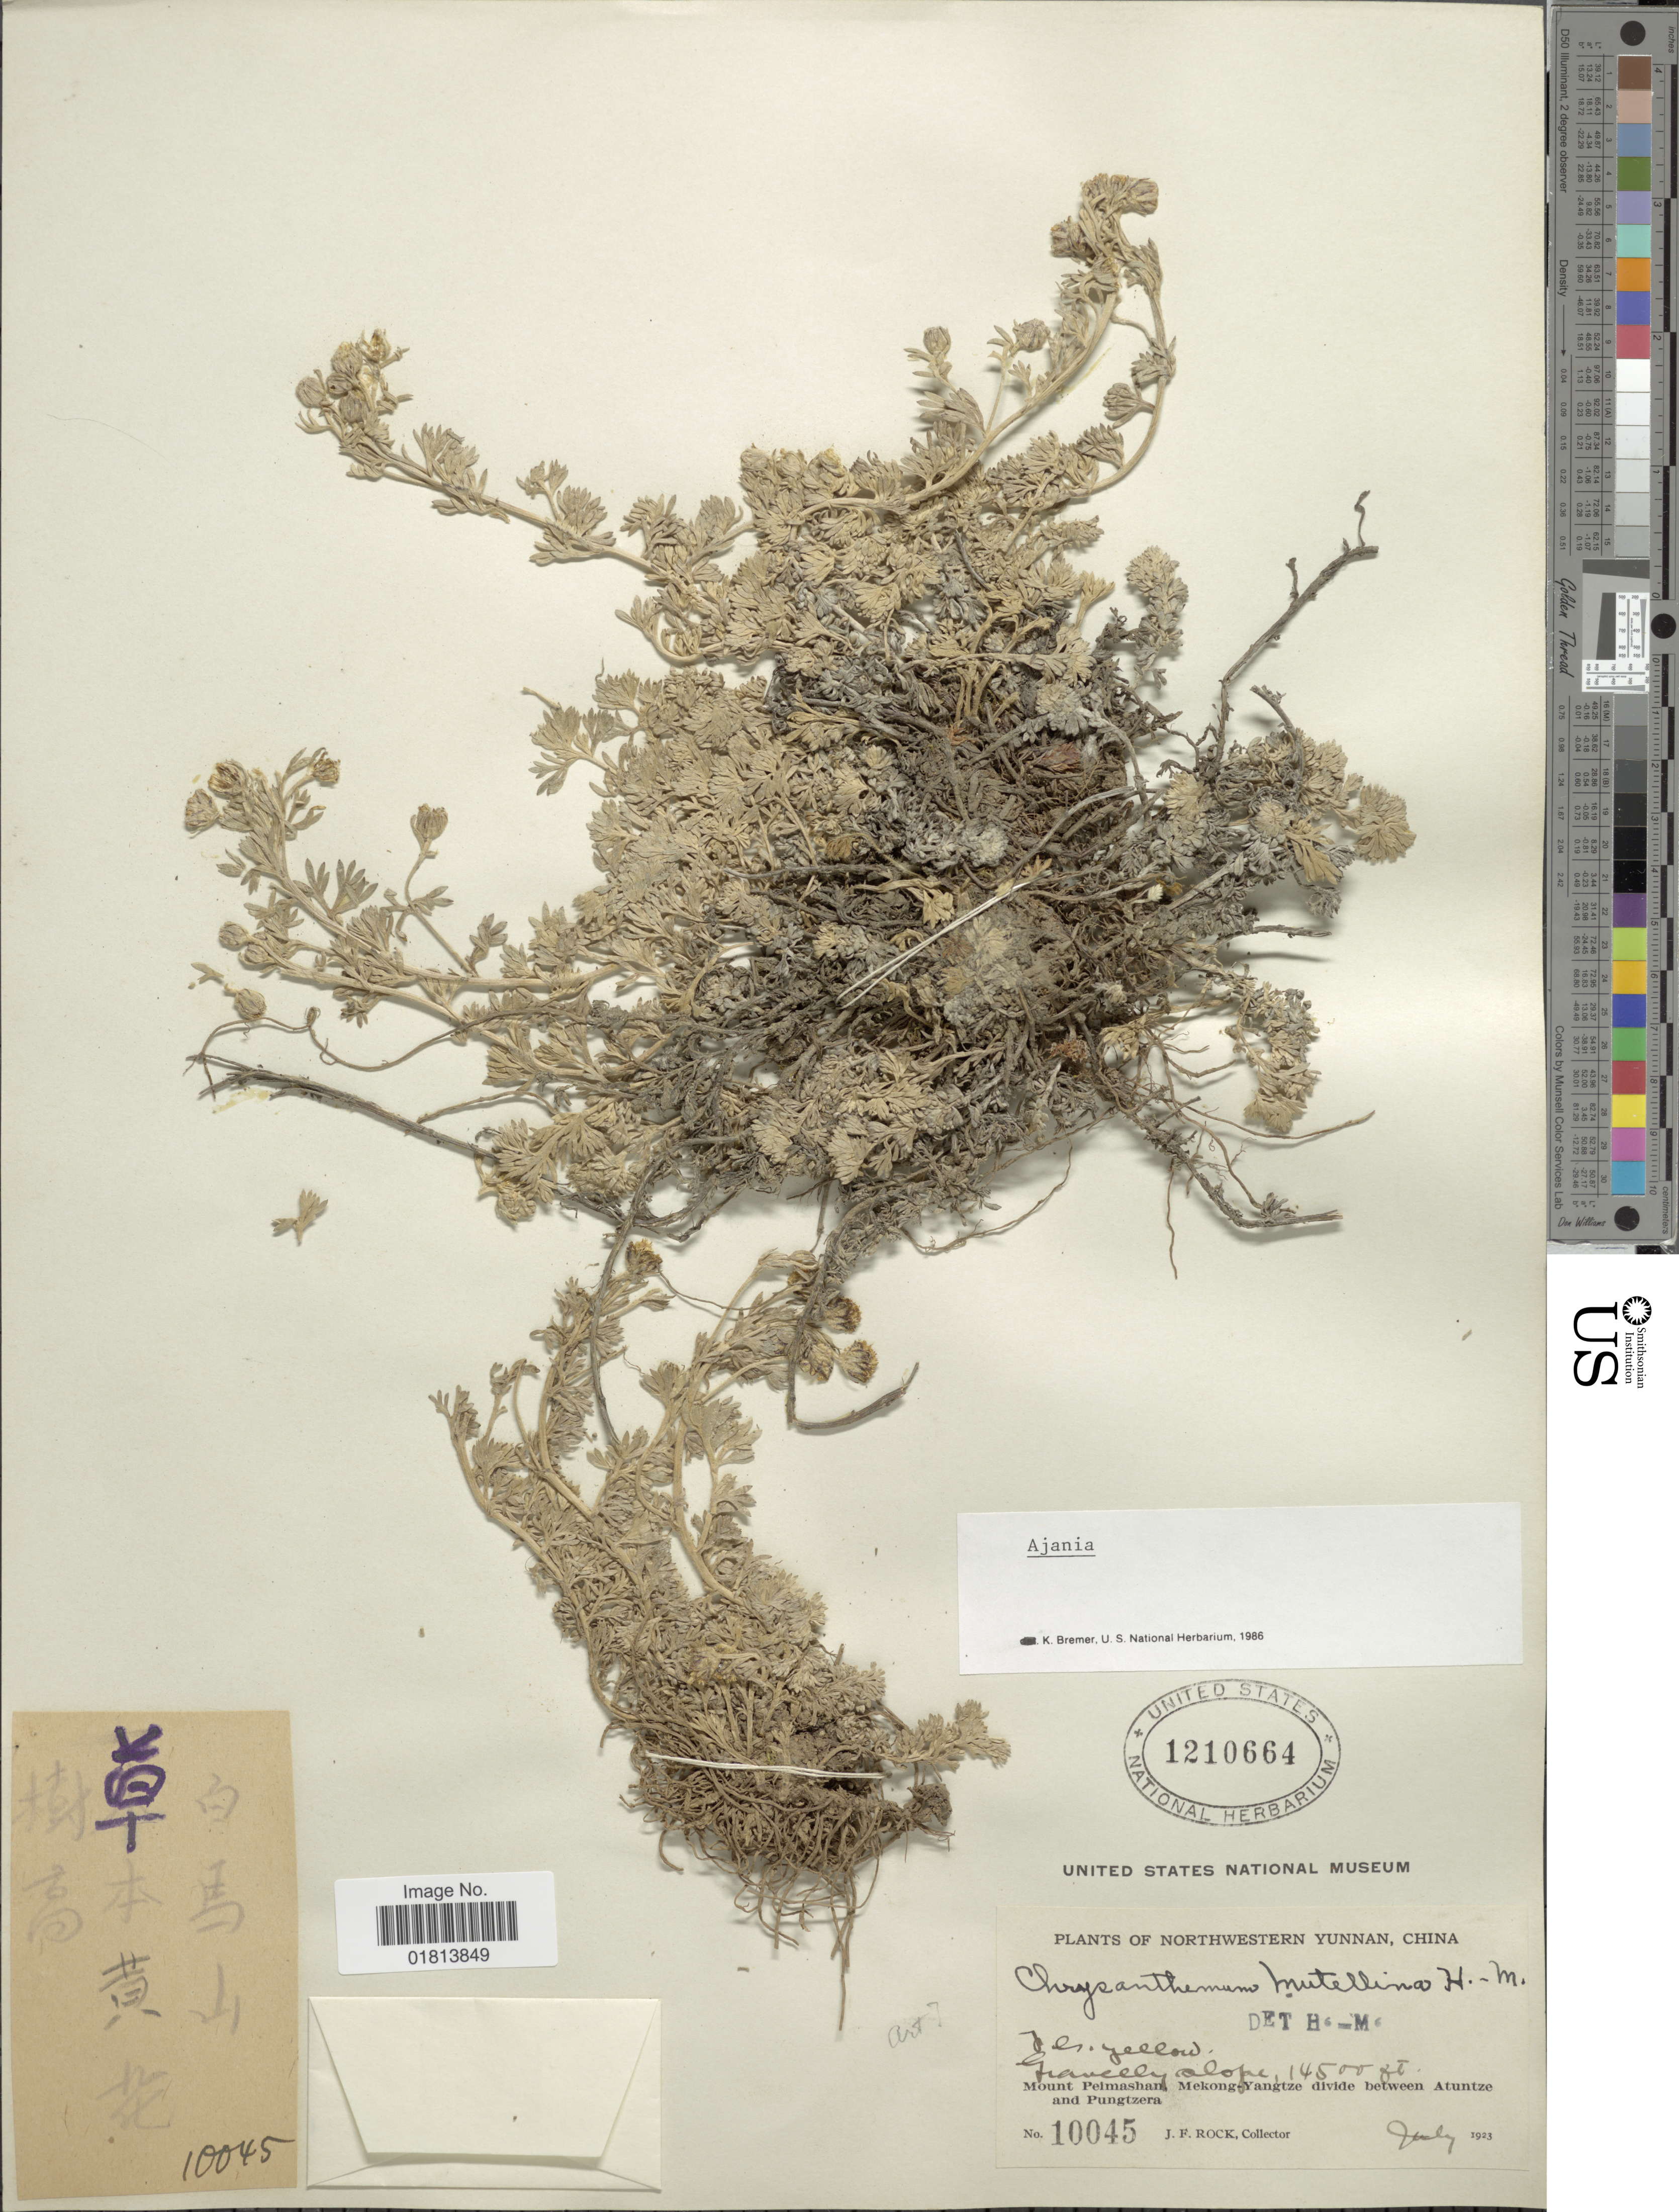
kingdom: Plantae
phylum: Tracheophyta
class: Magnoliopsida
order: Asterales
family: Asteraceae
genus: Ajania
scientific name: Ajania mutellina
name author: Hand.-Mazz.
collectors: J. Rock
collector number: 10045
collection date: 1923-07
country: China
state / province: Yunnan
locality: Northwestern Yunnan, China, Mount Peimashan, Mekong-Yangtze divide between Atuntze and Pungtzera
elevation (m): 4420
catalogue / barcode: US 1210664